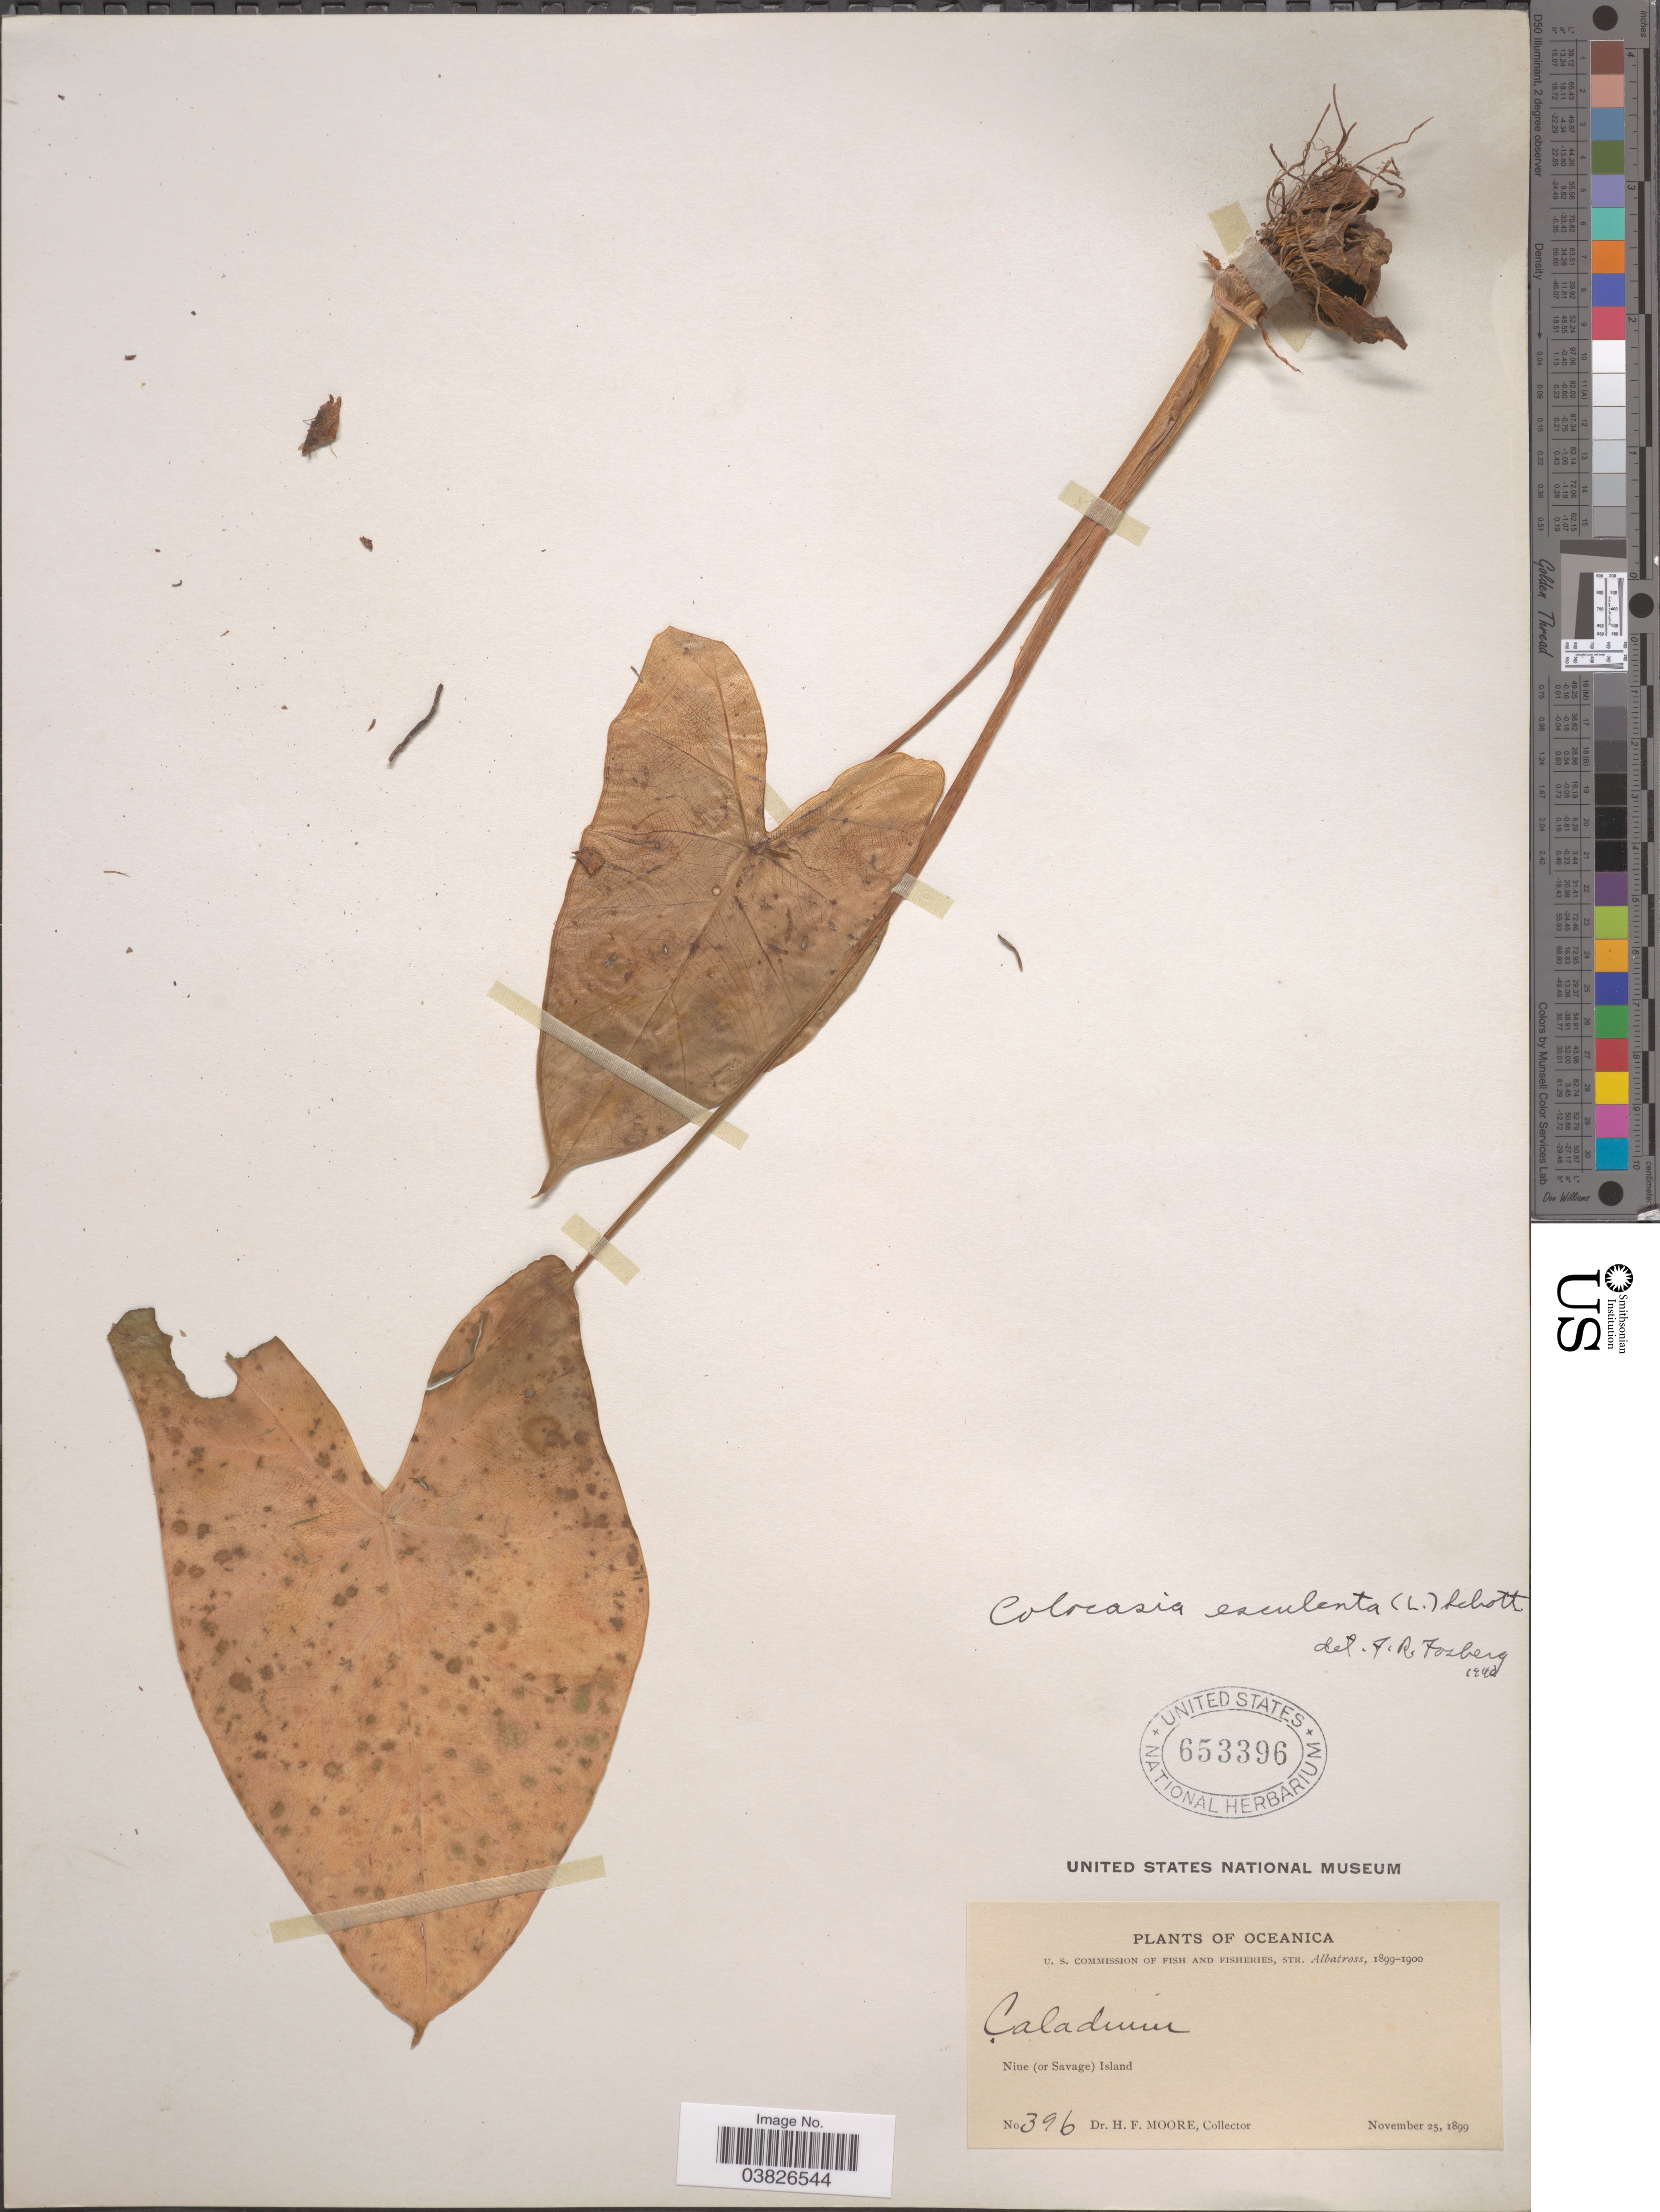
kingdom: Plantae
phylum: Tracheophyta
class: Liliopsida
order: Alismatales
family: Araceae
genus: Colocasia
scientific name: Colocasia esculenta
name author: (L.) Schott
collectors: H. F. Moore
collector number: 396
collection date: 1899-11-25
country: Niue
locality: Oceanica. Niue (or Savage) Island.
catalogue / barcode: US 653396